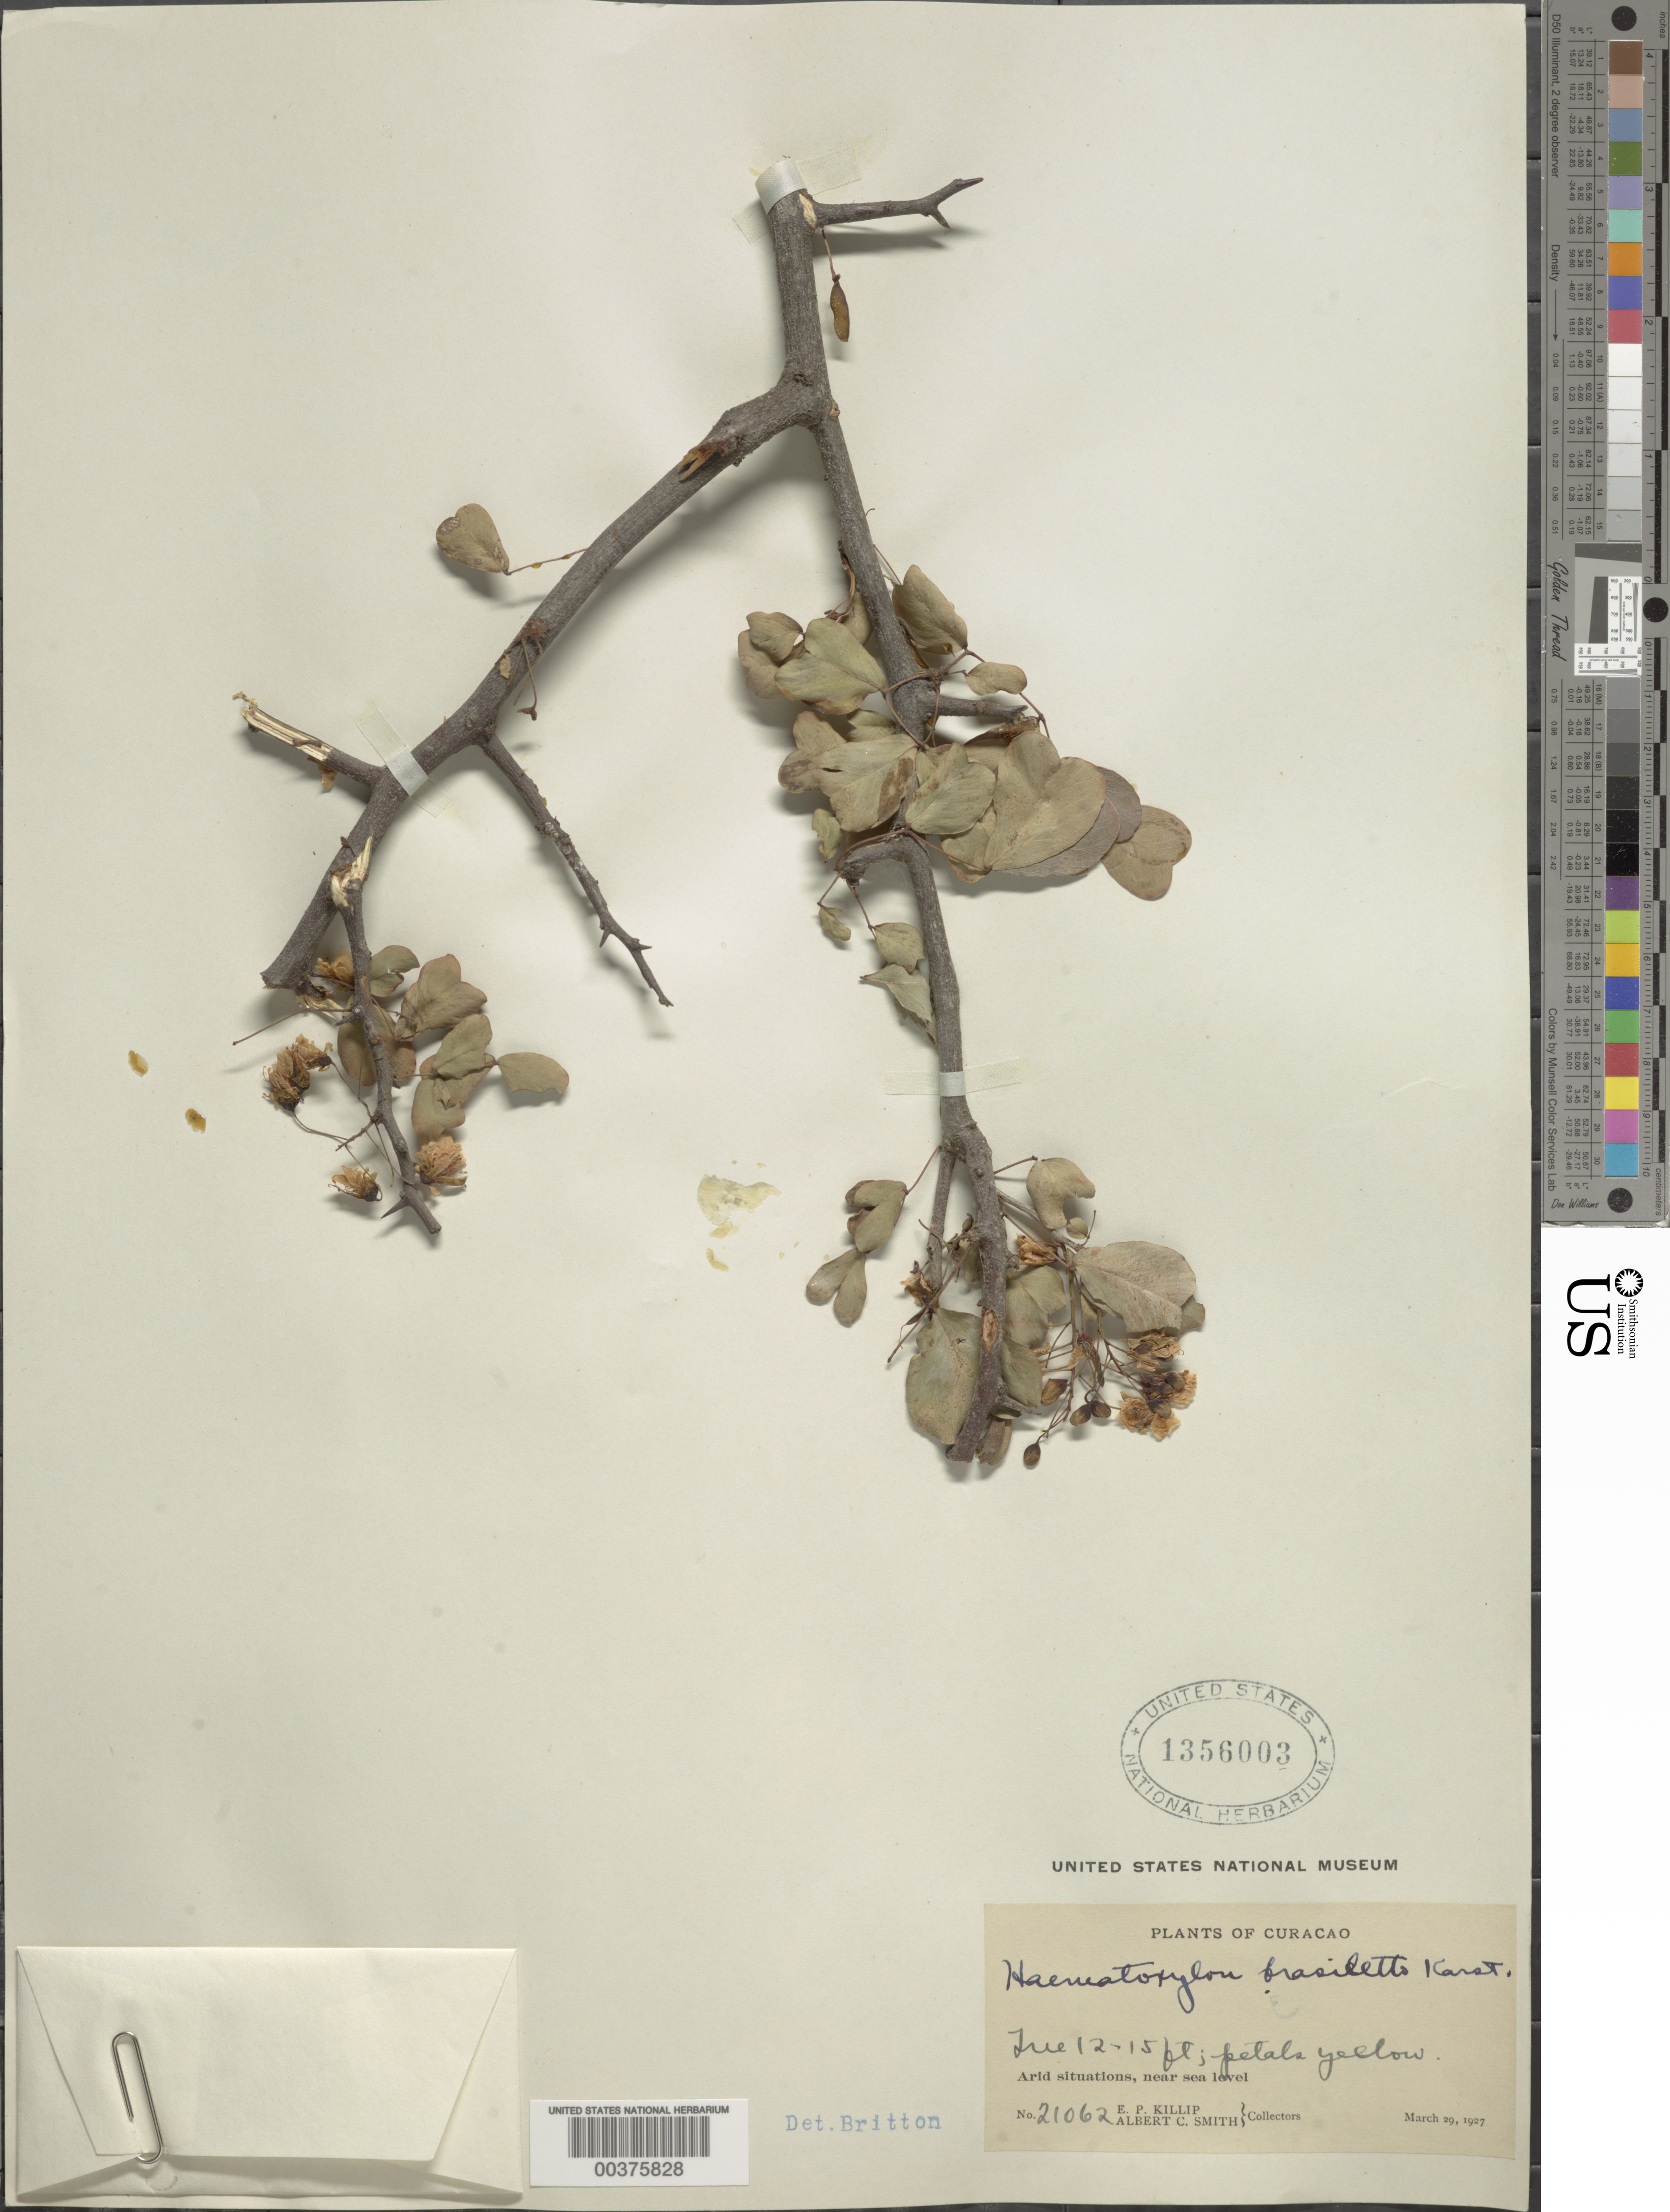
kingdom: Plantae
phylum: Tracheophyta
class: Magnoliopsida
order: Fabales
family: Fabaceae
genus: Haematoxylum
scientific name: Haematoxylum brasiletto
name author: H. Karst.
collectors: E. P. Killip & A. C. Smith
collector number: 21062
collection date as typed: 29 Mar 1927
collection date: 1927-03-29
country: Curaçao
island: Curaçao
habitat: Arid situations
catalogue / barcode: US 1356003